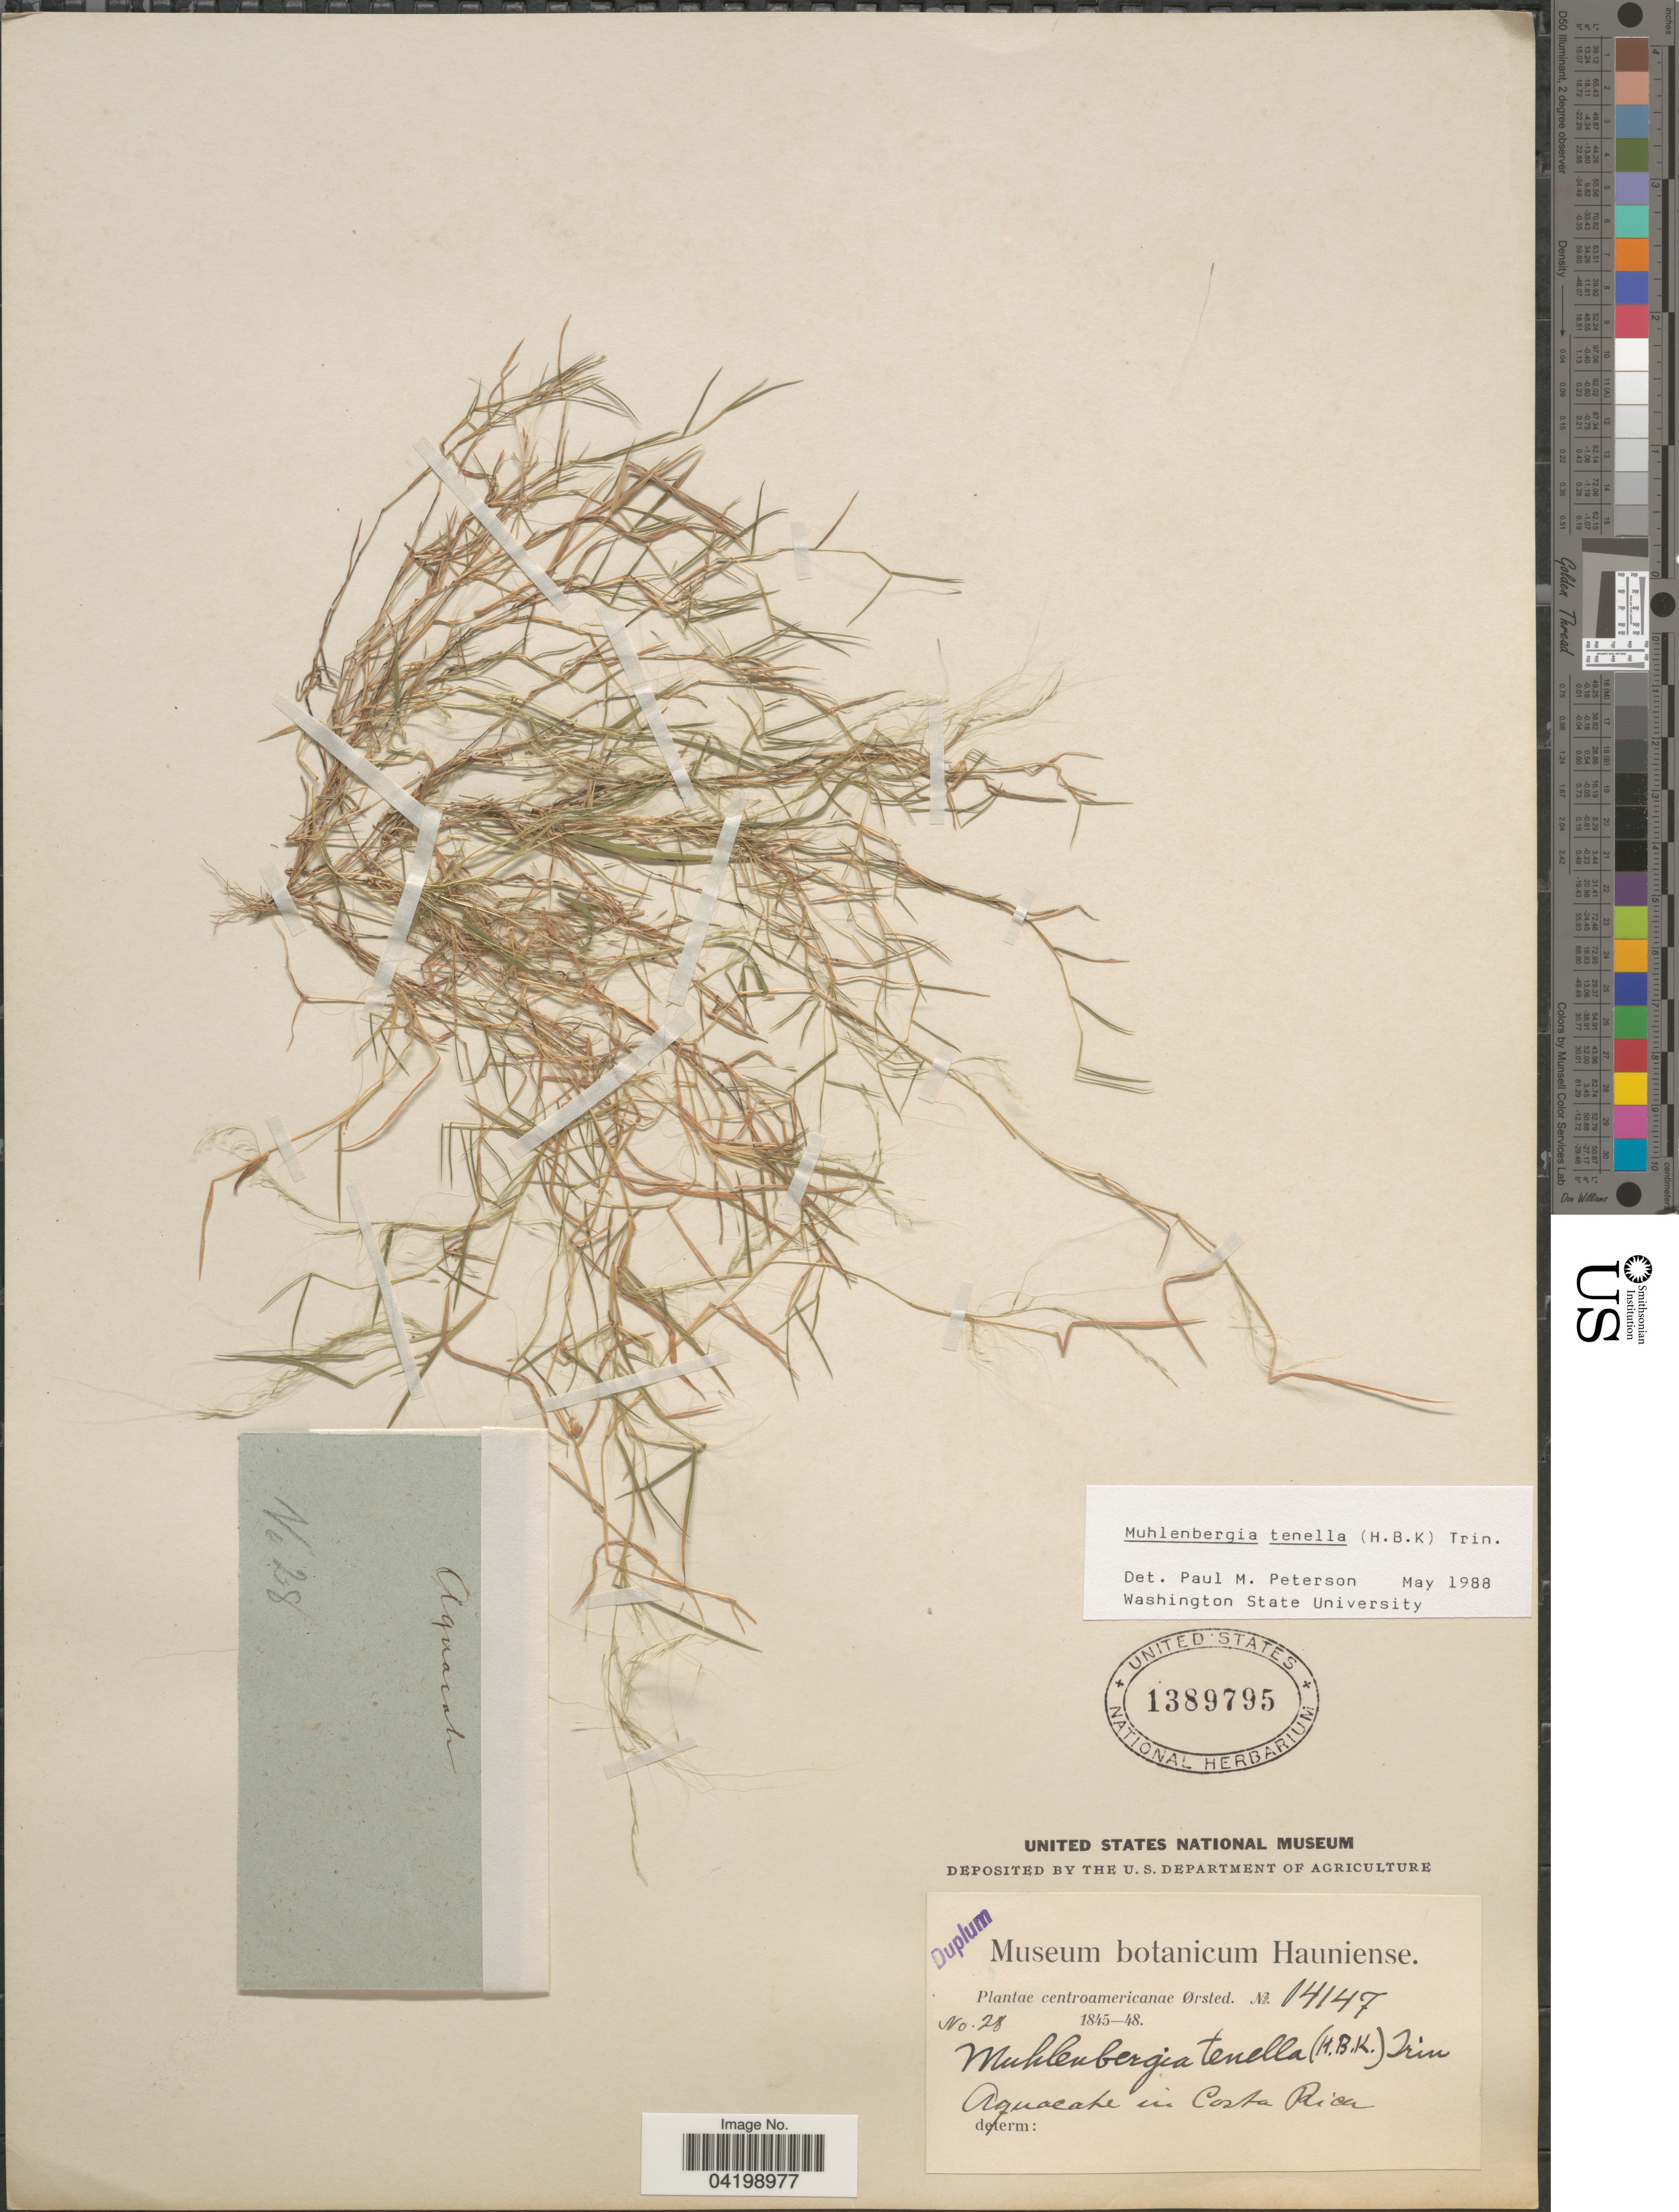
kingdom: Plantae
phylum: Tracheophyta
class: Liliopsida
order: Poales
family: Poaceae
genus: Muhlenbergia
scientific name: Muhlenbergia tenella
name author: (Kunth) Trin.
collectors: Ørsted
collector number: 14147/28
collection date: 1845/1848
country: Costa Rica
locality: Aguacate.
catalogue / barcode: US 1389795